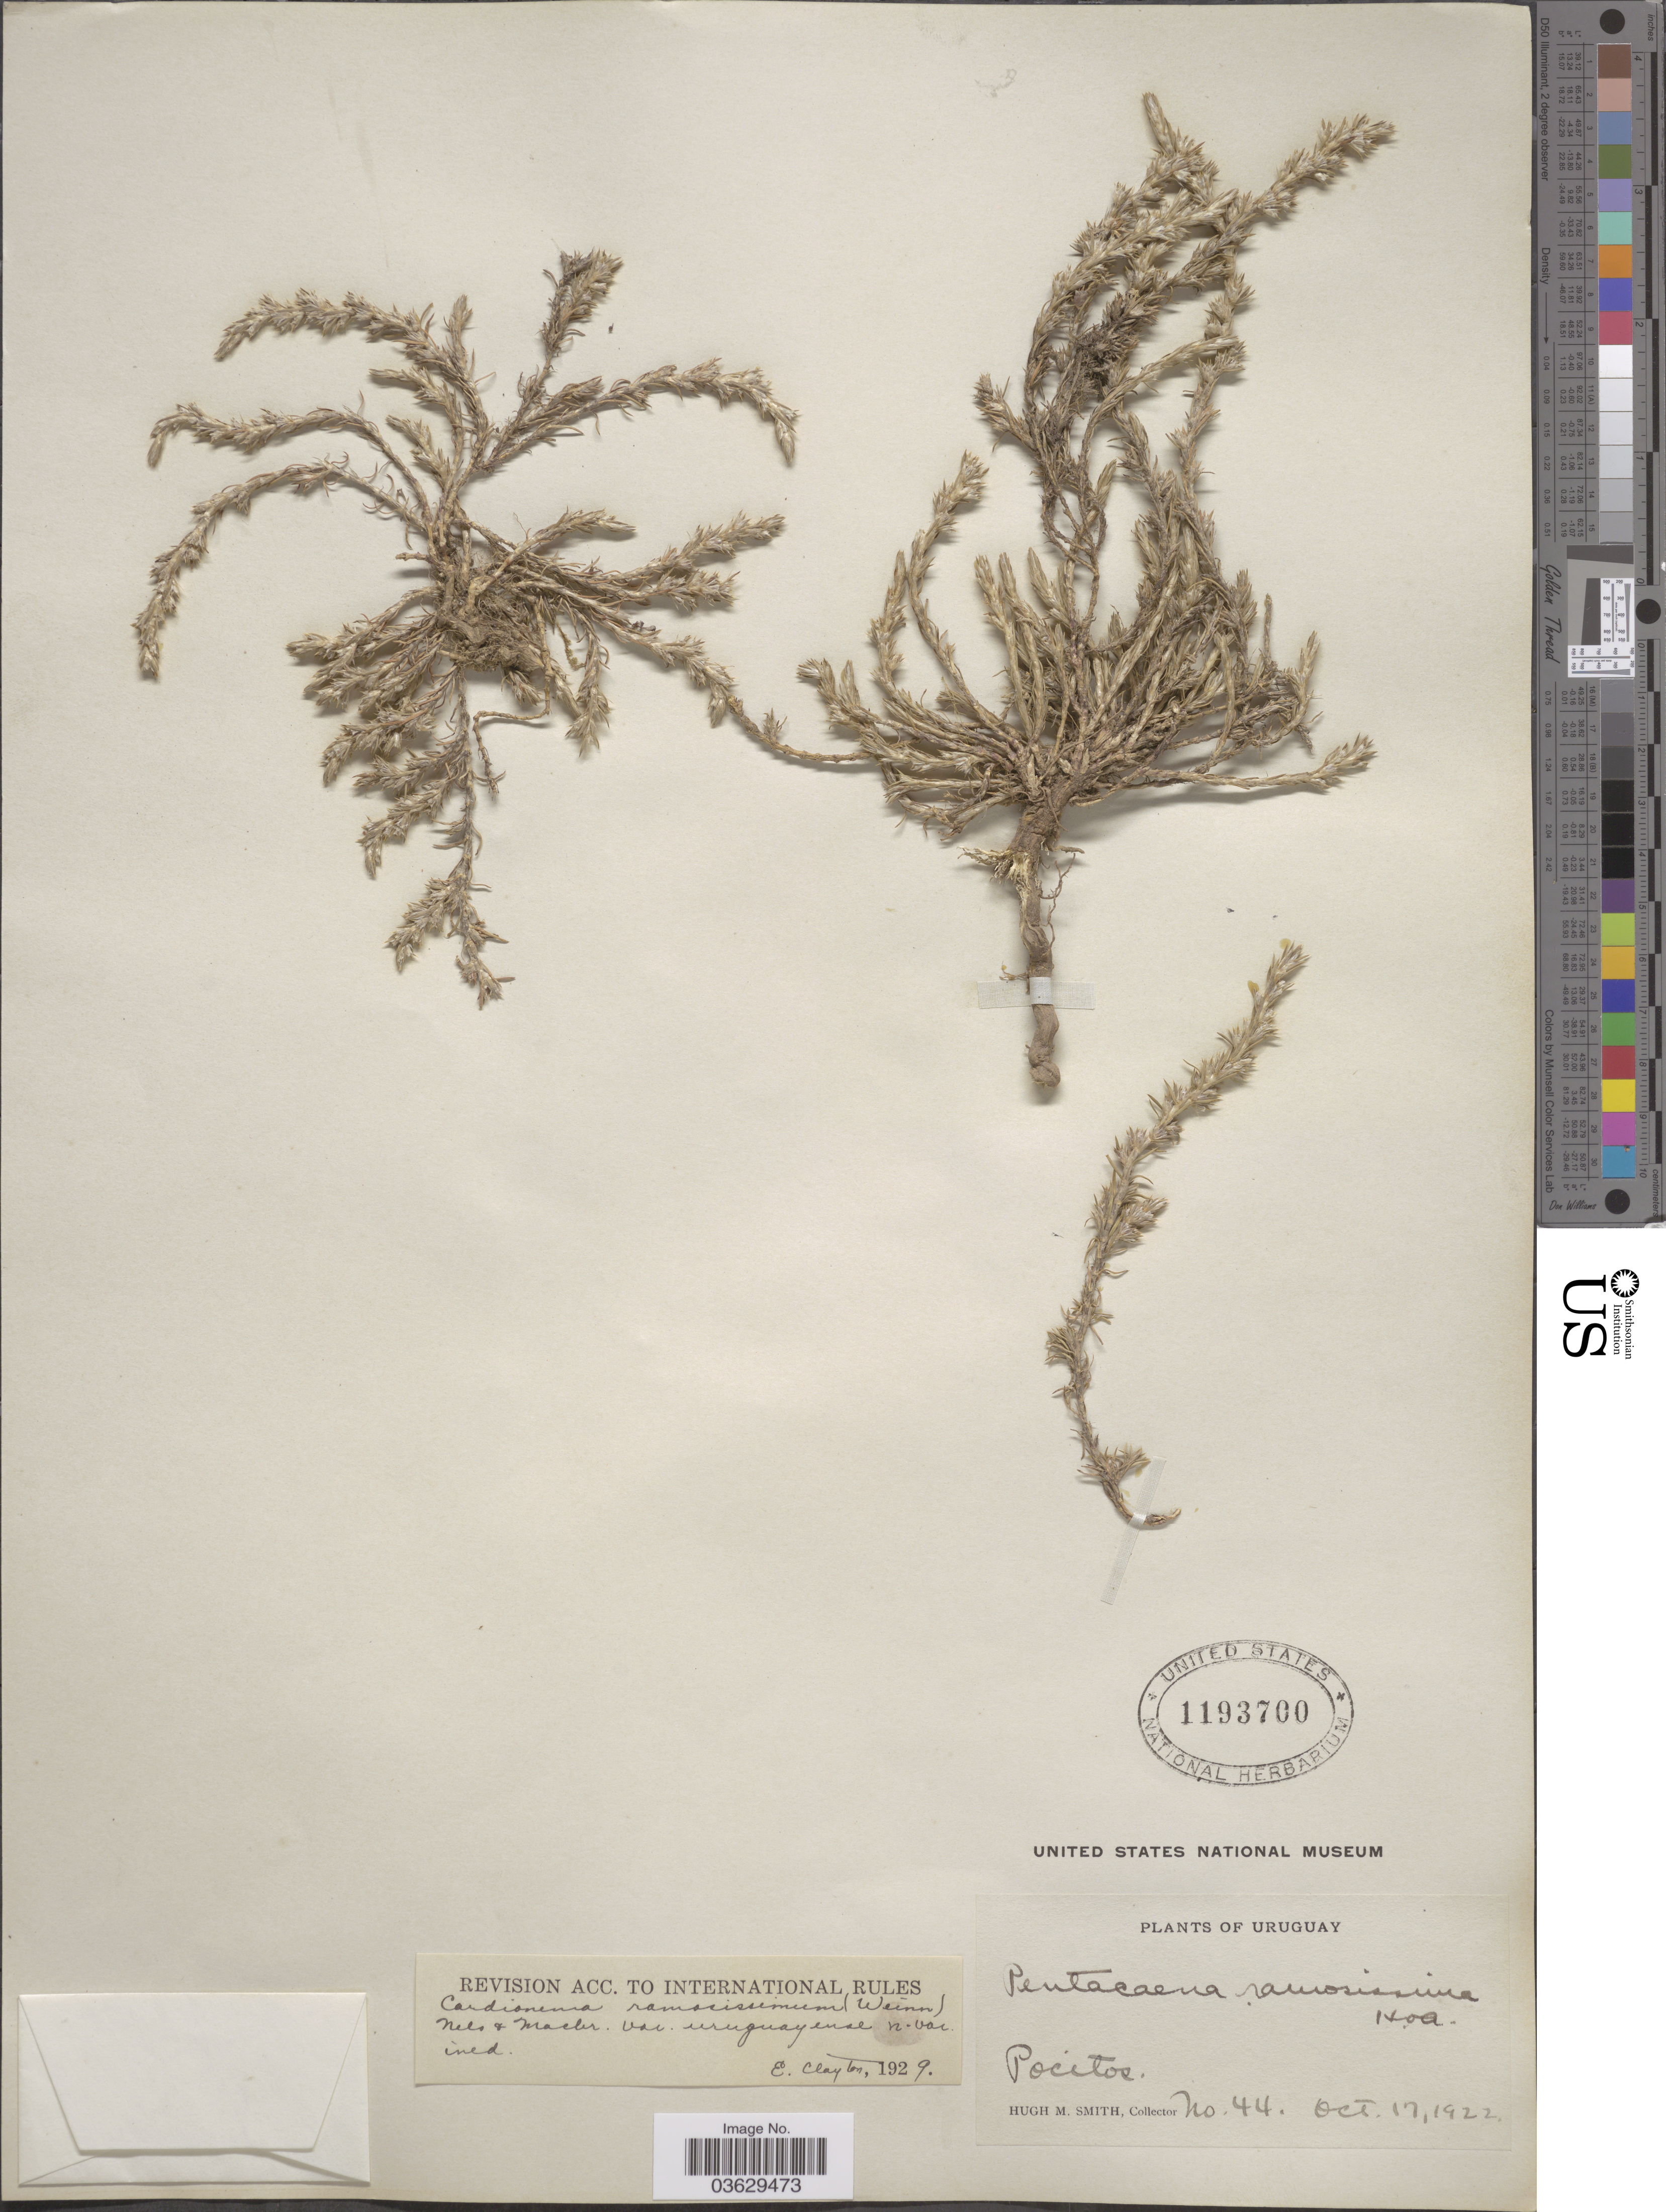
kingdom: Plantae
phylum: Tracheophyta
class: Magnoliopsida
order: Caryophyllales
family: Caryophyllaceae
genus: Cardionema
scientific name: Cardionema sp.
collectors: H. M. Smith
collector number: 44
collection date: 1922-10-17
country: Uruguay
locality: Pocitos.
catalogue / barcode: US 1193700